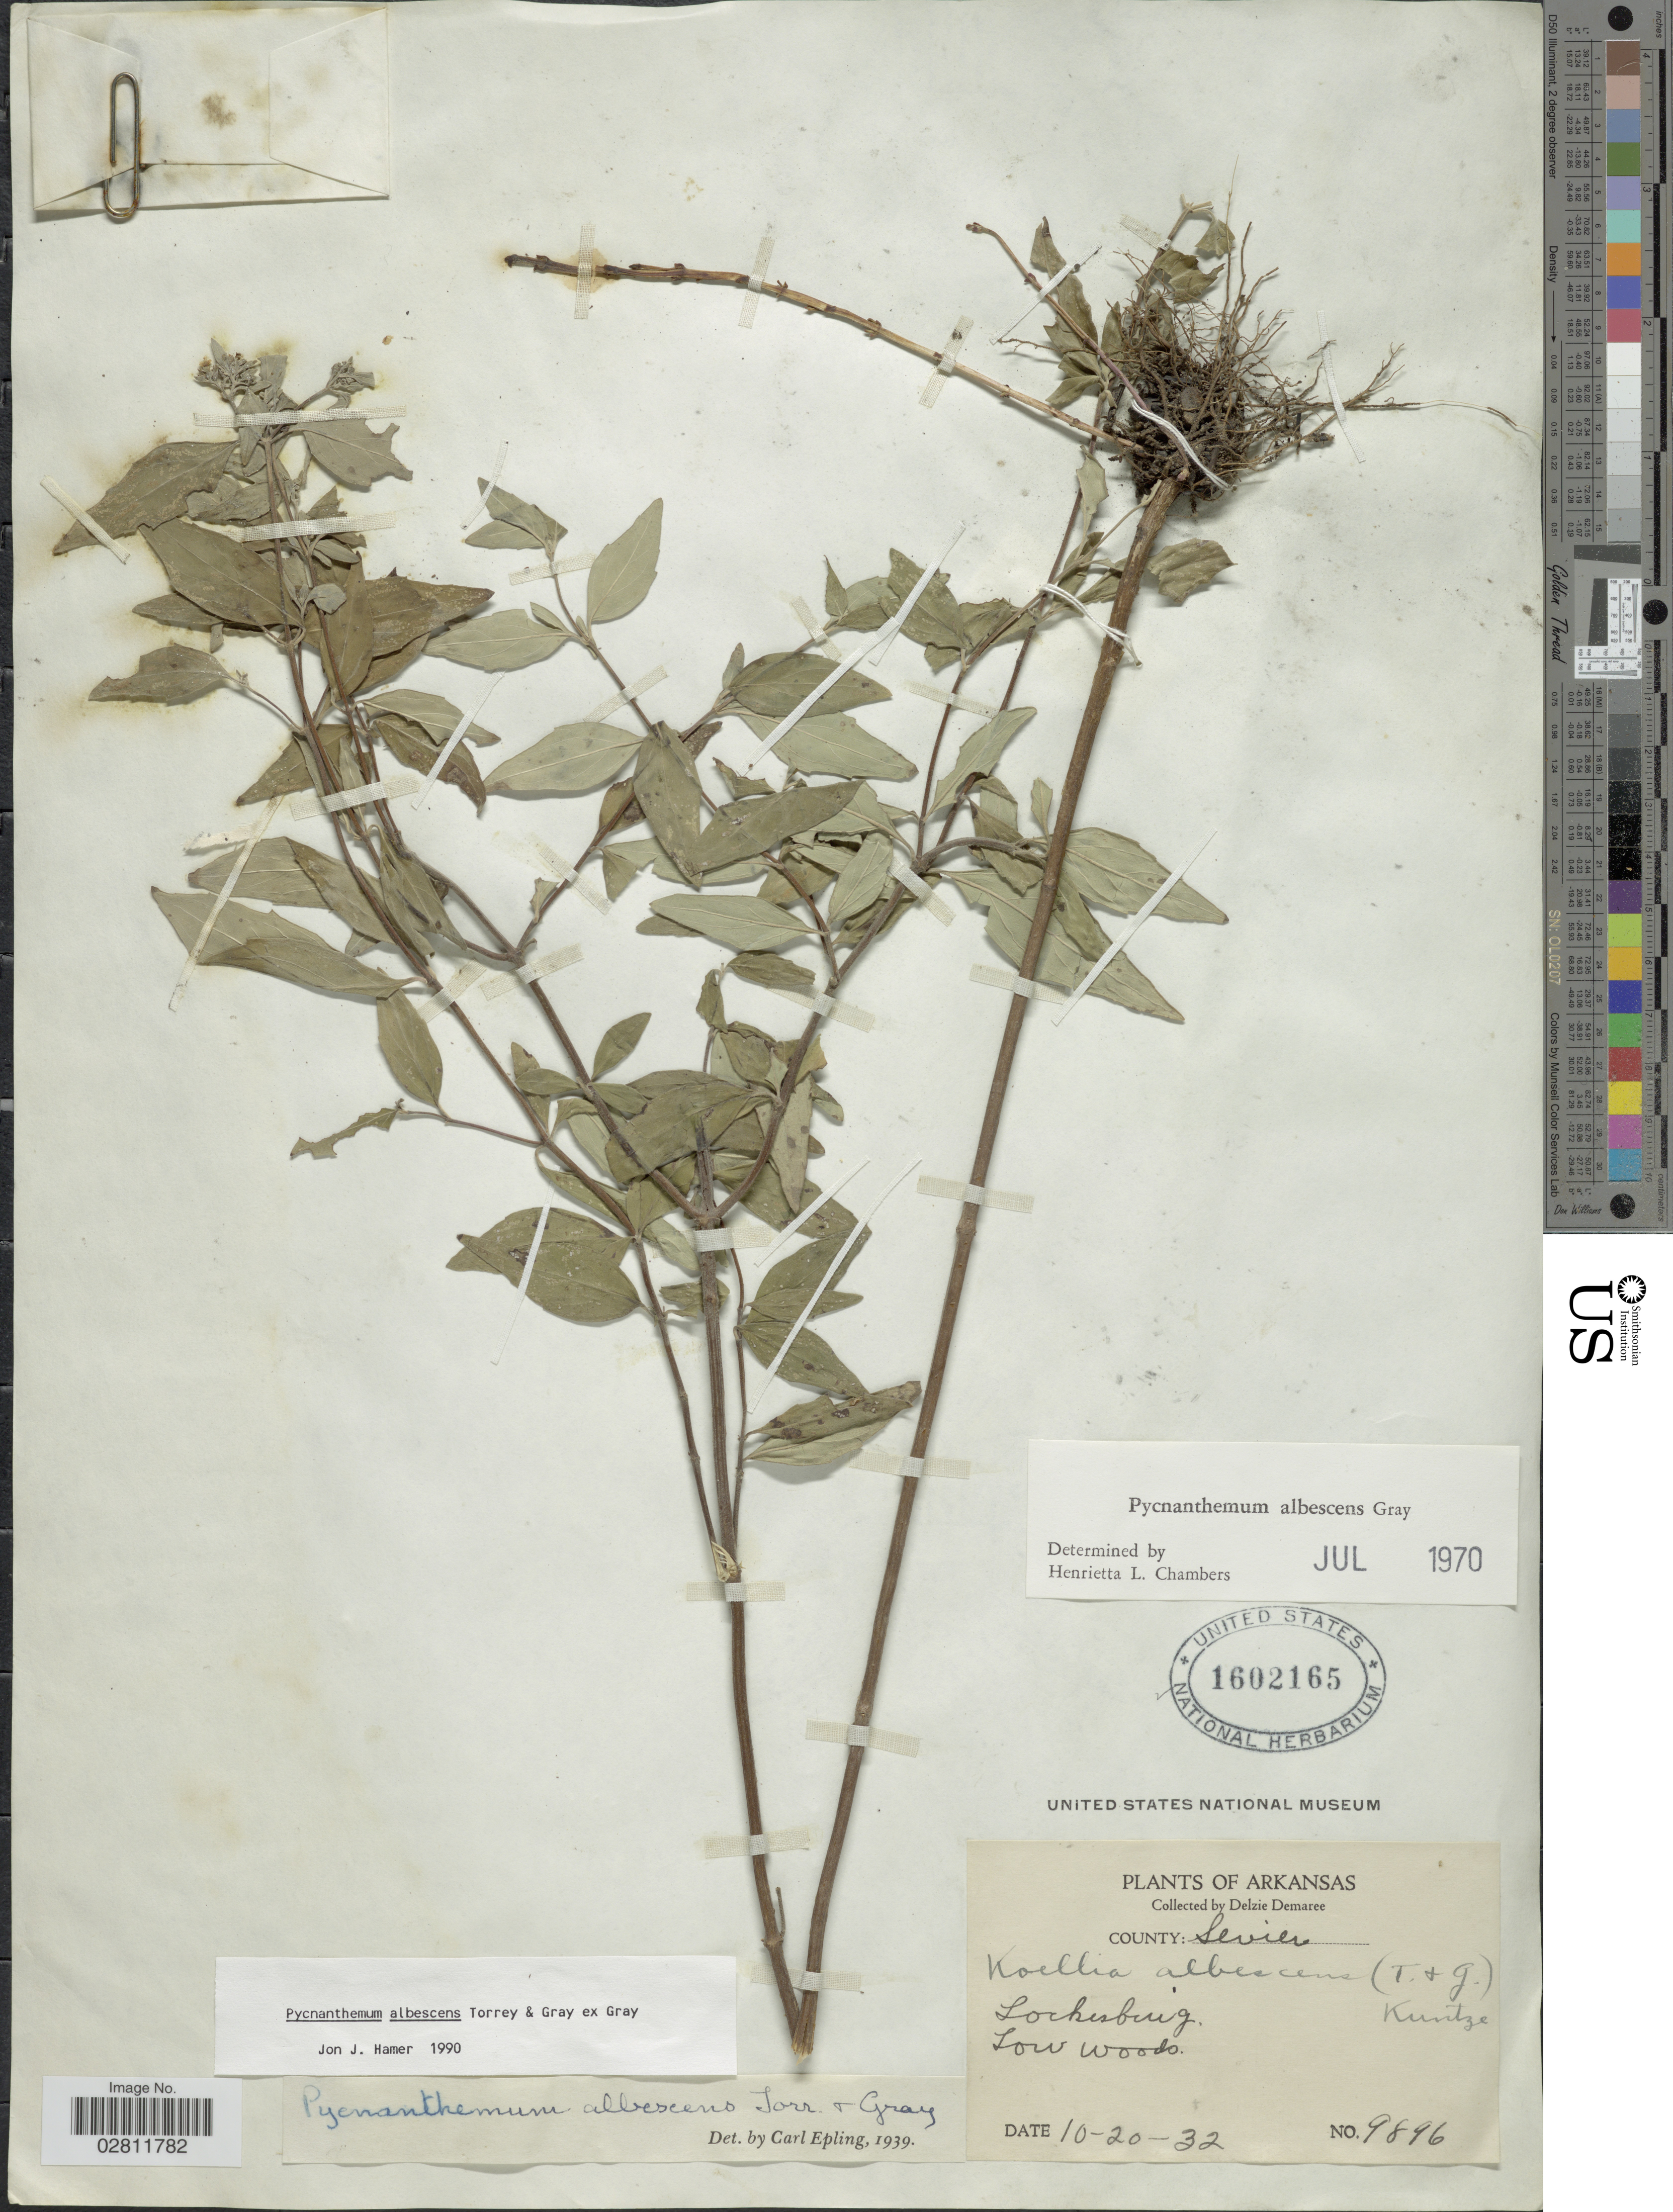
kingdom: Plantae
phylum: Tracheophyta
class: Magnoliopsida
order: Lamiales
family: Lamiaceae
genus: Pycnanthemum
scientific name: Pycnanthemum albescens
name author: Torr. & A. Gray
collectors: D. Demaree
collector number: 9896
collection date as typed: Transcribed d/m/y: 20/10/32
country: United States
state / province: Arkansas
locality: County: Sevier. Lockesburg.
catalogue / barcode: US 1602165